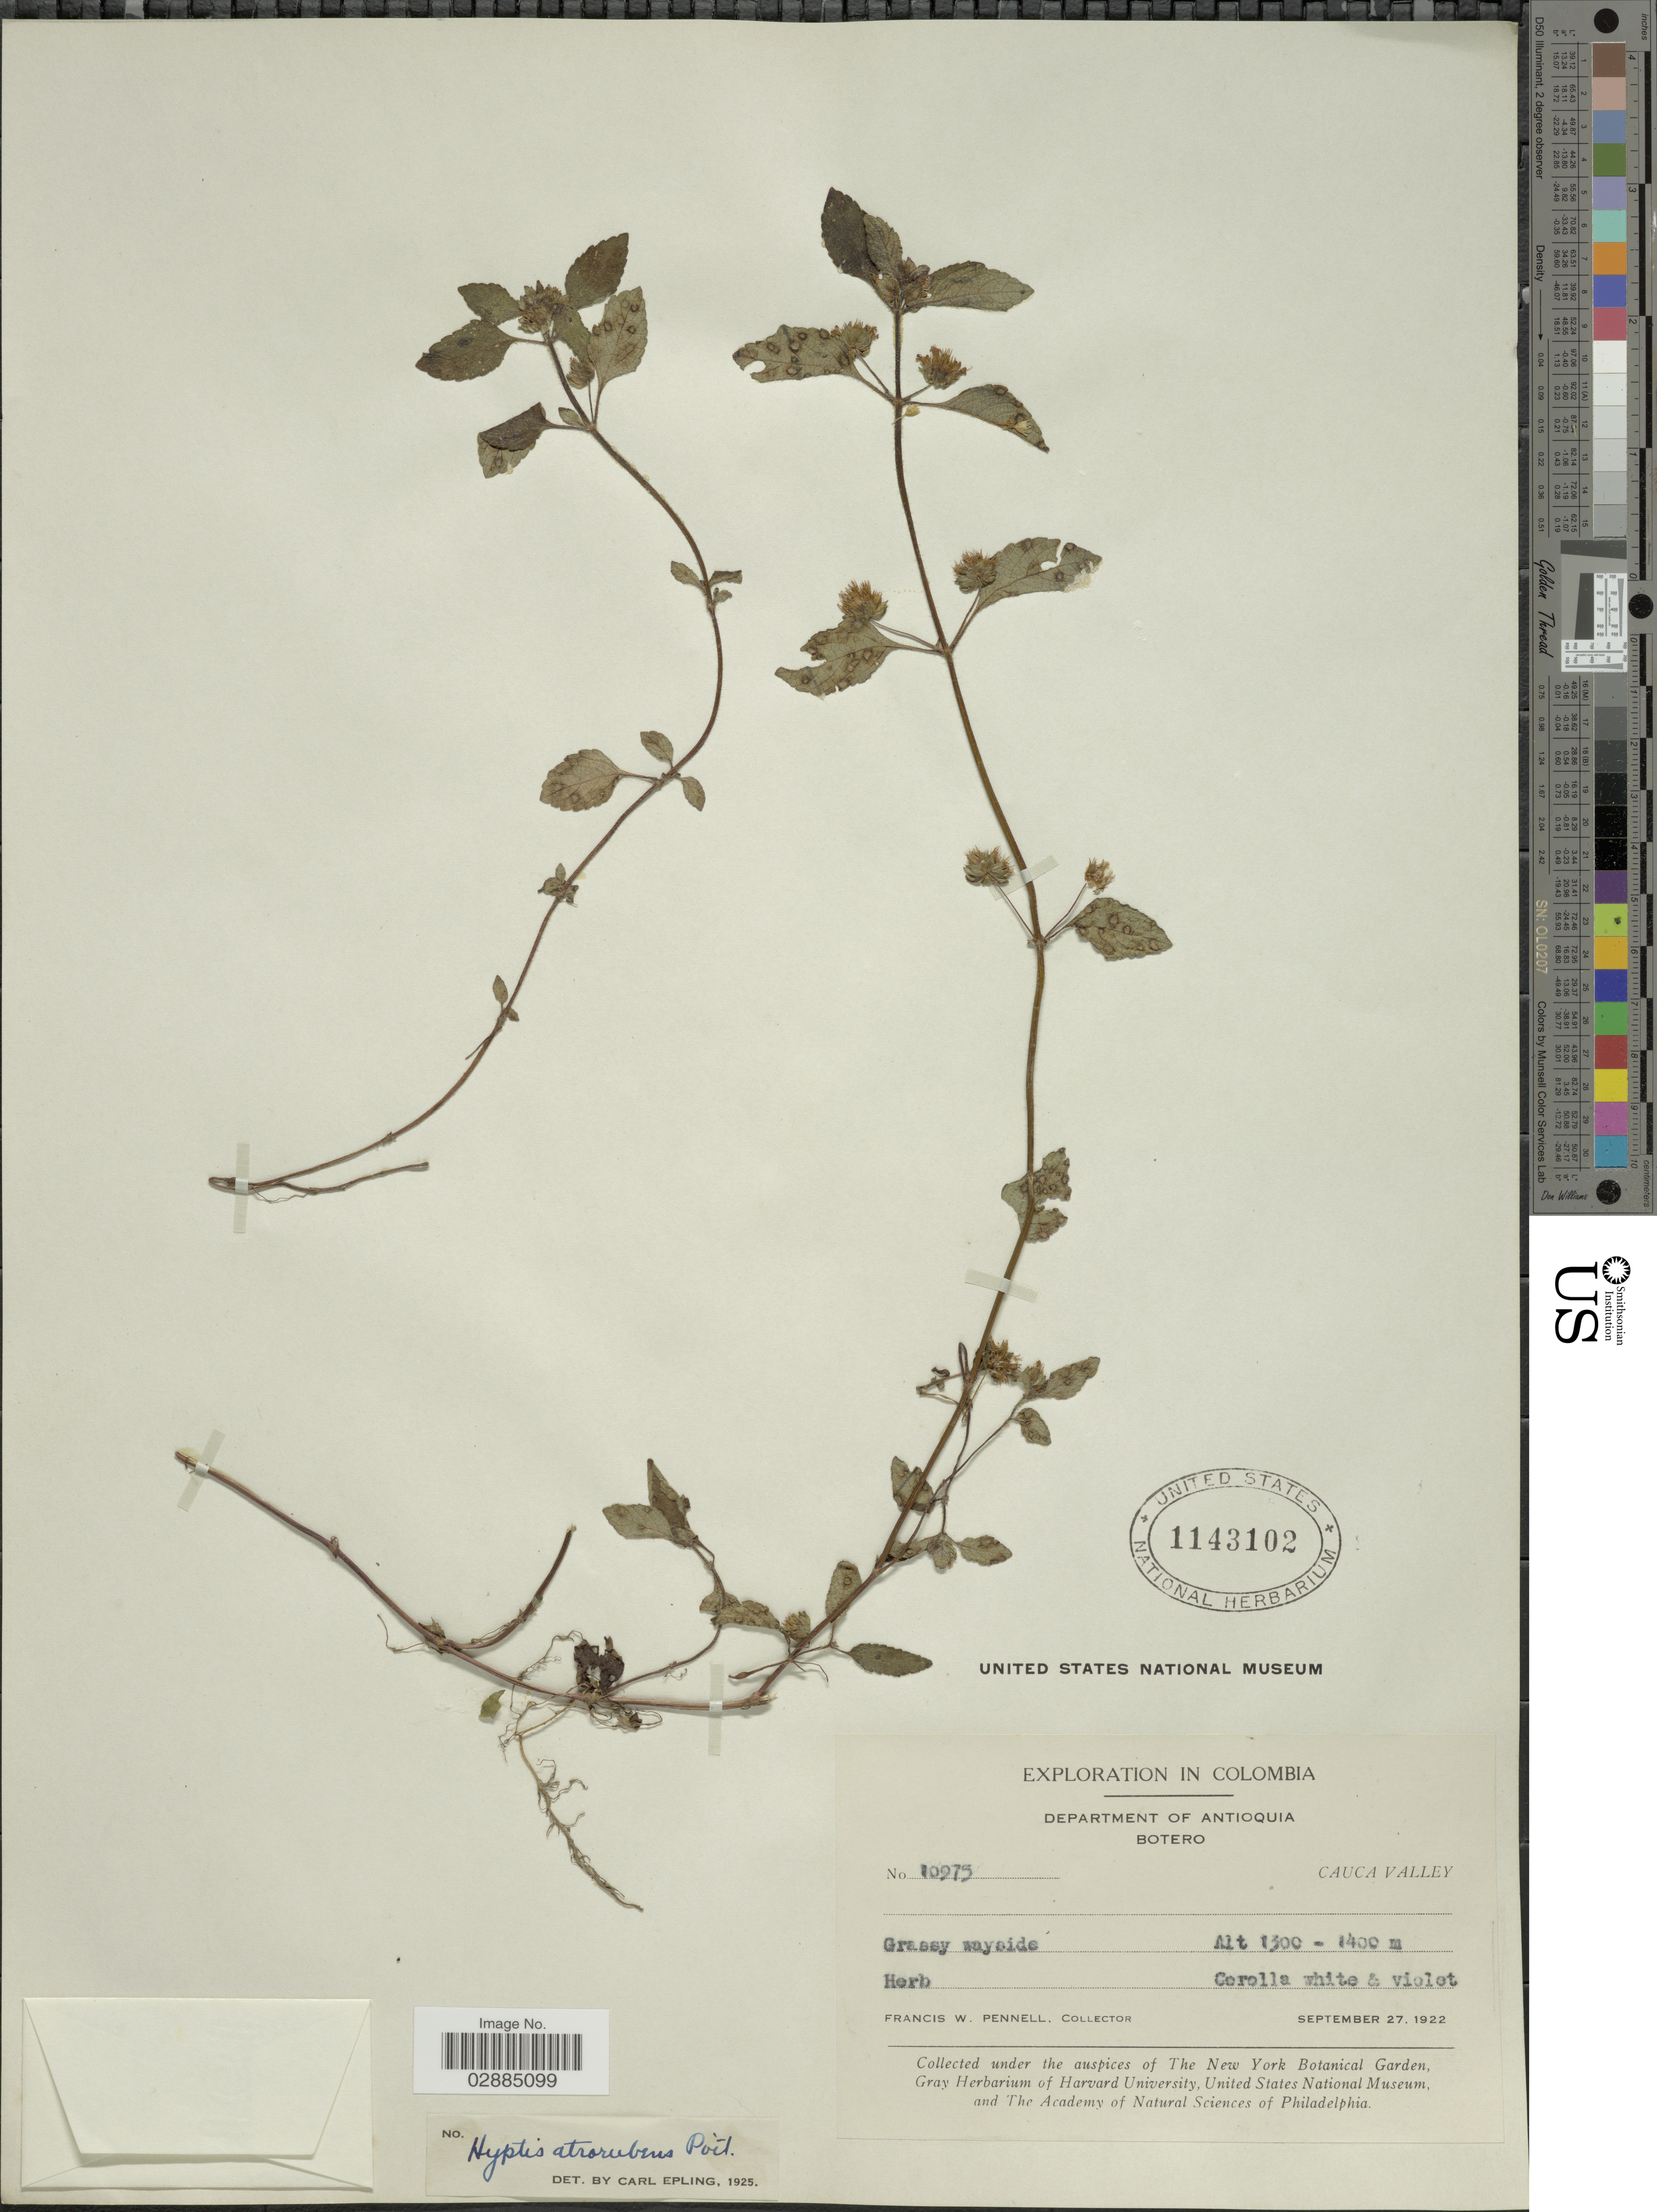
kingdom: Plantae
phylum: Tracheophyta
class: Magnoliopsida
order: Lamiales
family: Lamiaceae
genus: Hyptis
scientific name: Hyptis atrorubens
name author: Poit.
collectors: F. W. Pennell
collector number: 10975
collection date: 1922-09-27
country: Colombia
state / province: Antioquia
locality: Department of Antioquia, Botero, Cauca Valley.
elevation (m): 1300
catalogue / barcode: US 1143102